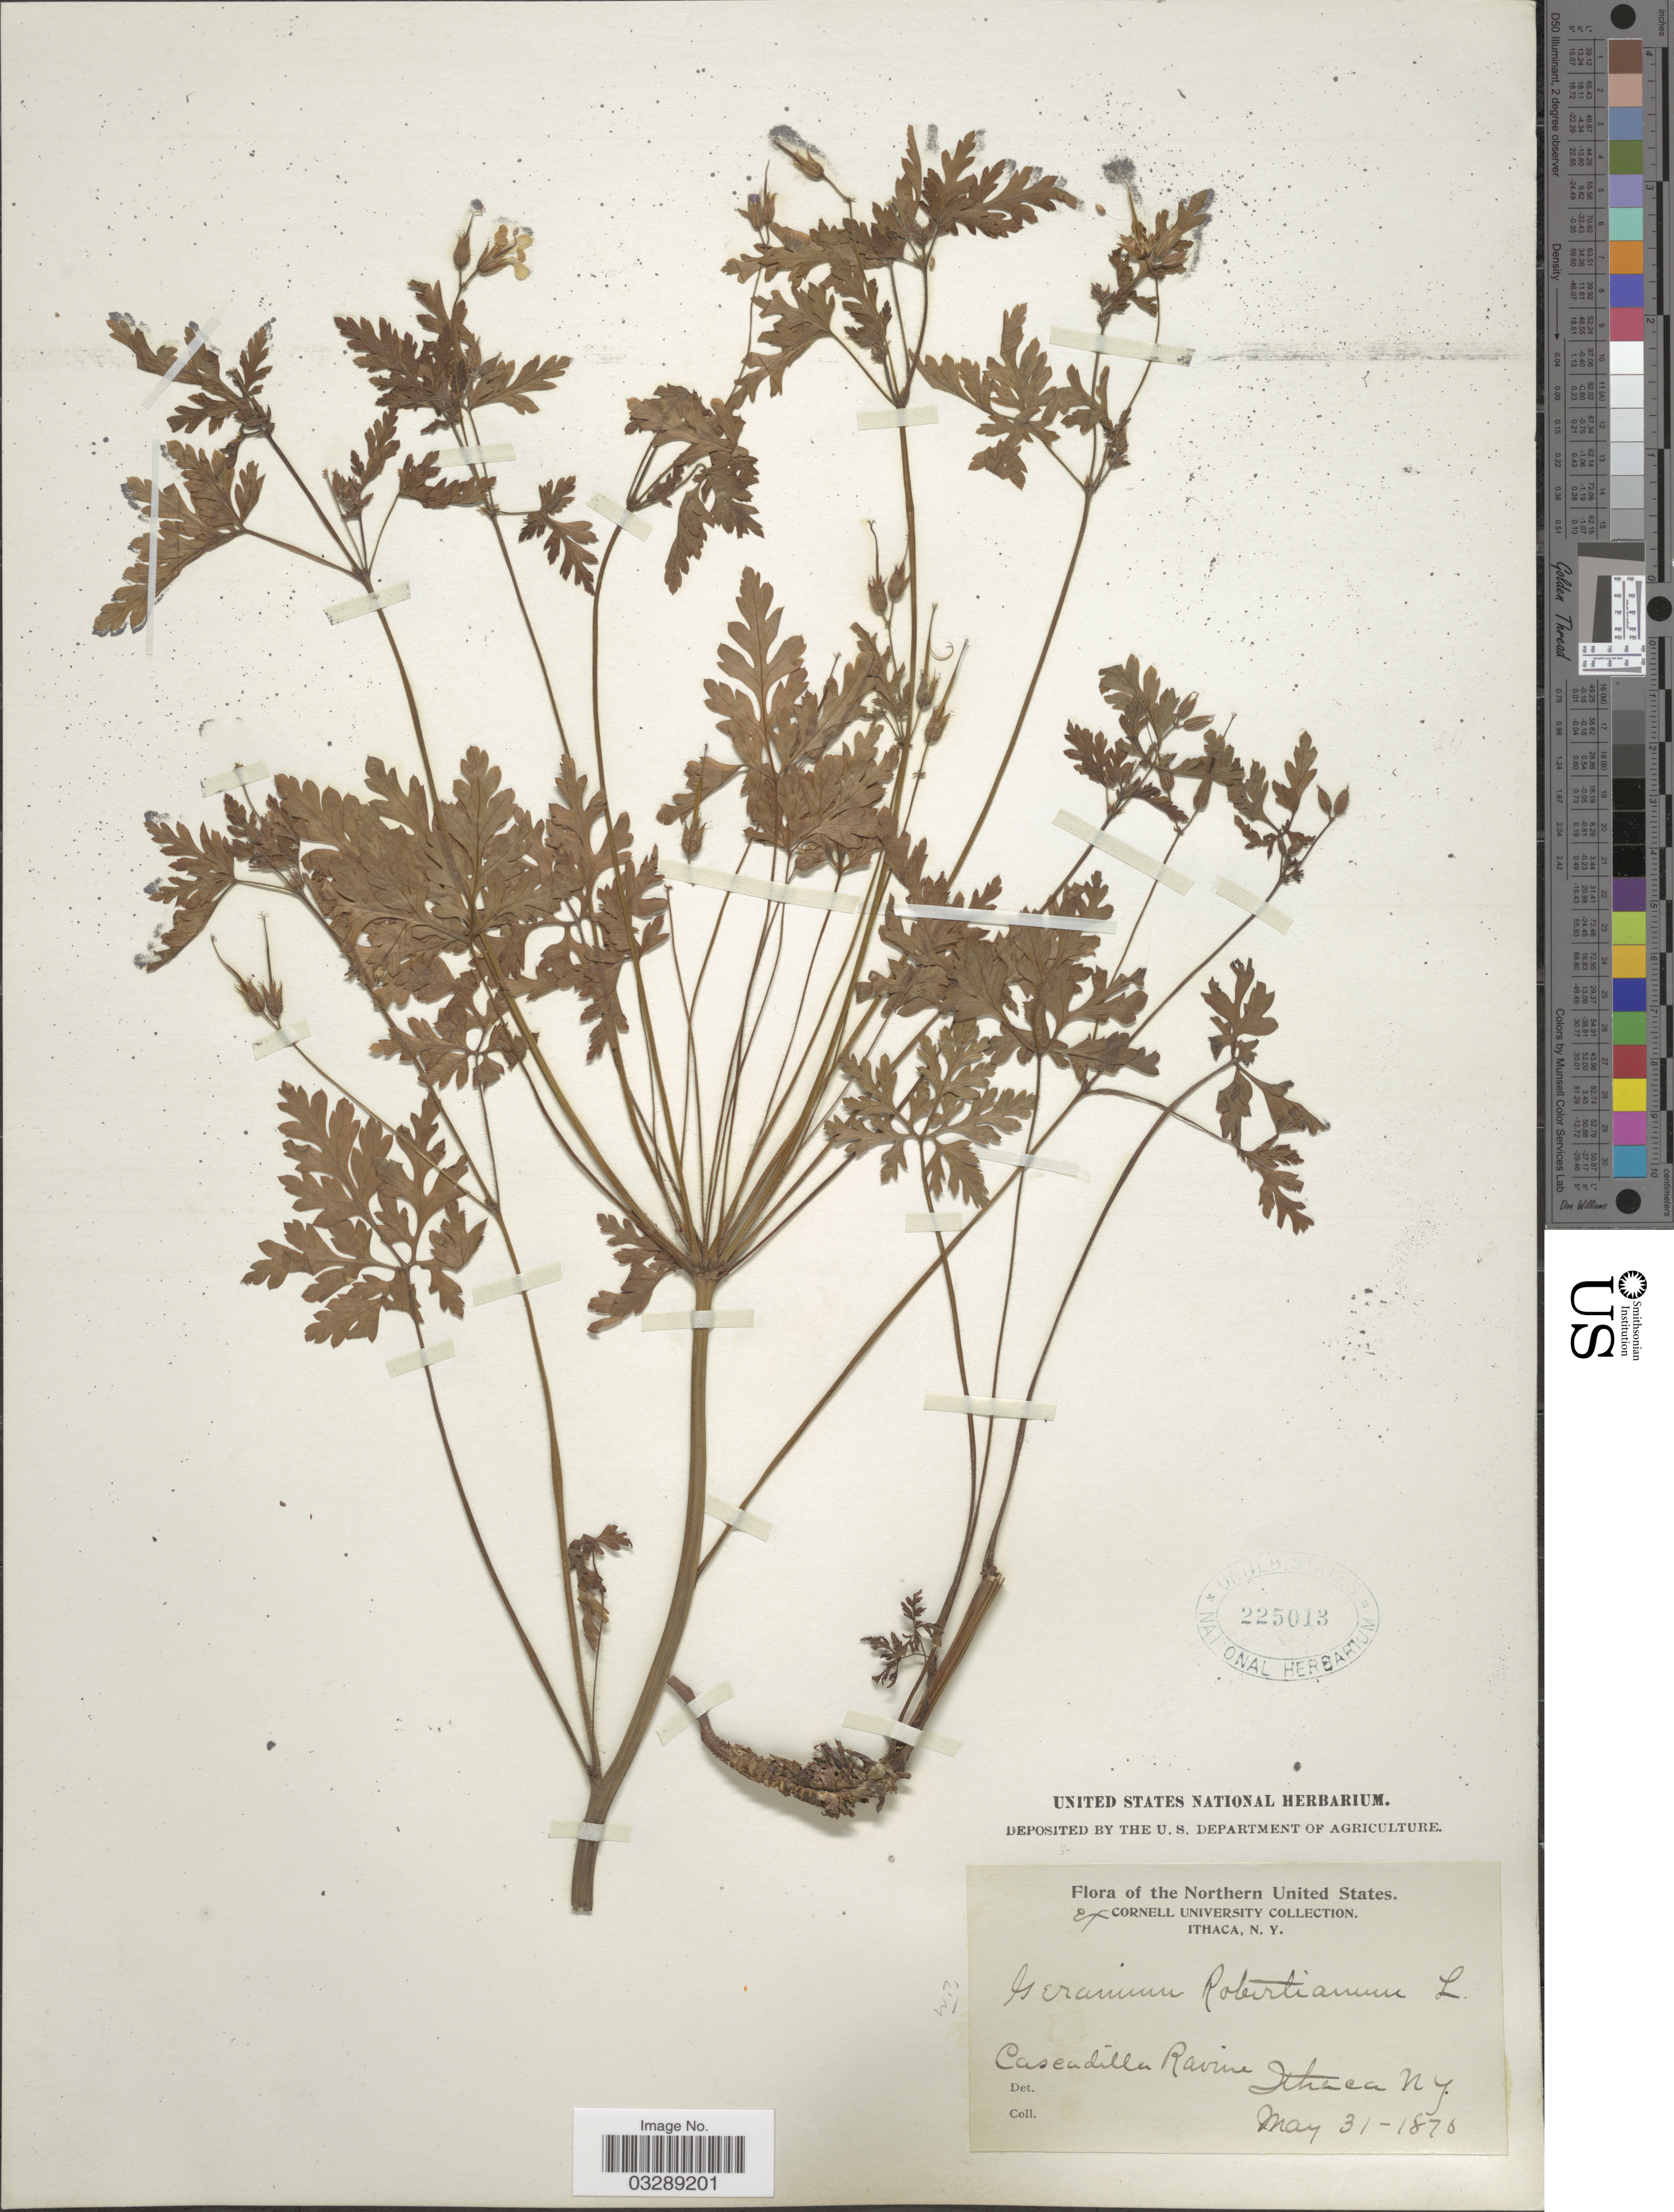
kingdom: Plantae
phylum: Tracheophyta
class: Magnoliopsida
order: Geraniales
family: Geraniaceae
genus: Geranium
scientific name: Geranium robertianum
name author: L.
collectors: Cornell University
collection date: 1870-05-31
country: United States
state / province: New York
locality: Cascadilla Ravine, Ithaca.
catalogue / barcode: US 225013